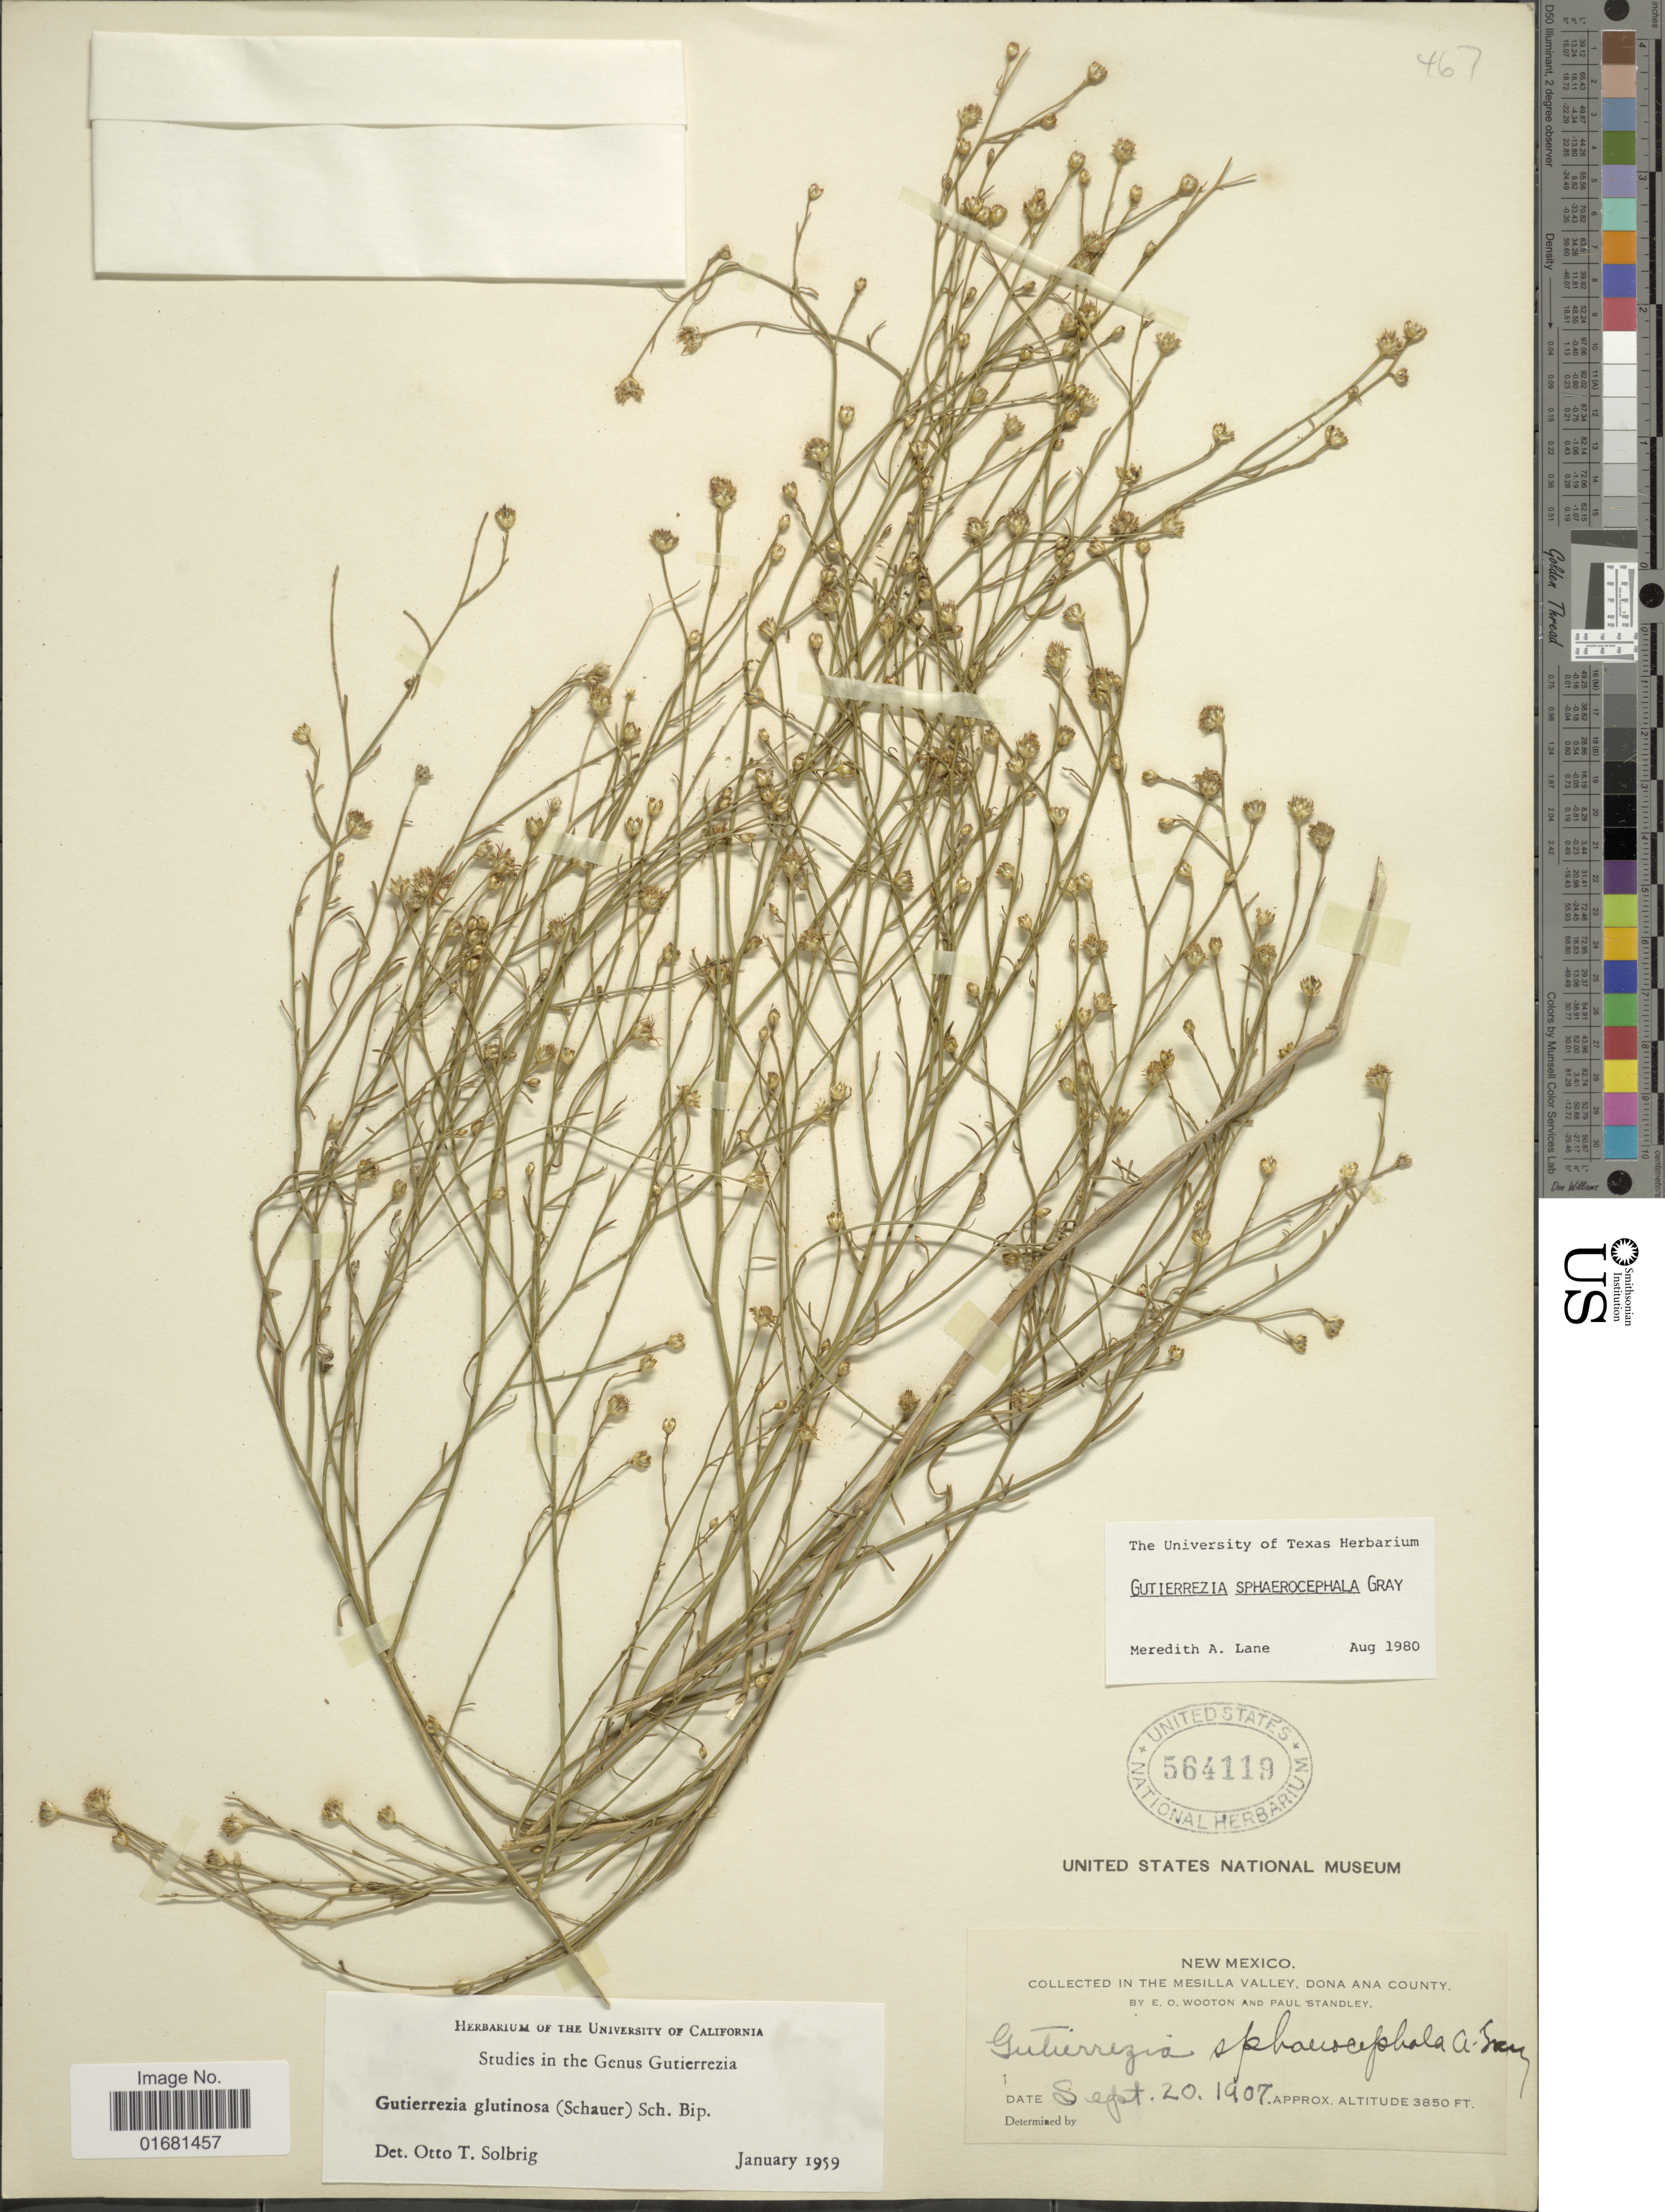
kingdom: Plantae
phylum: Tracheophyta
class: Magnoliopsida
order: Asterales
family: Asteraceae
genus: Gutierrezia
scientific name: Gutierrezia sphaerocephala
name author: A. Gray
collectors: E. O. Wooton & P. C. Standley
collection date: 1907-09-20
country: United States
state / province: New Mexico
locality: New Mexico. In the Mesilla Valley, Dona Ana County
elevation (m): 1173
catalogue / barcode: US 564119